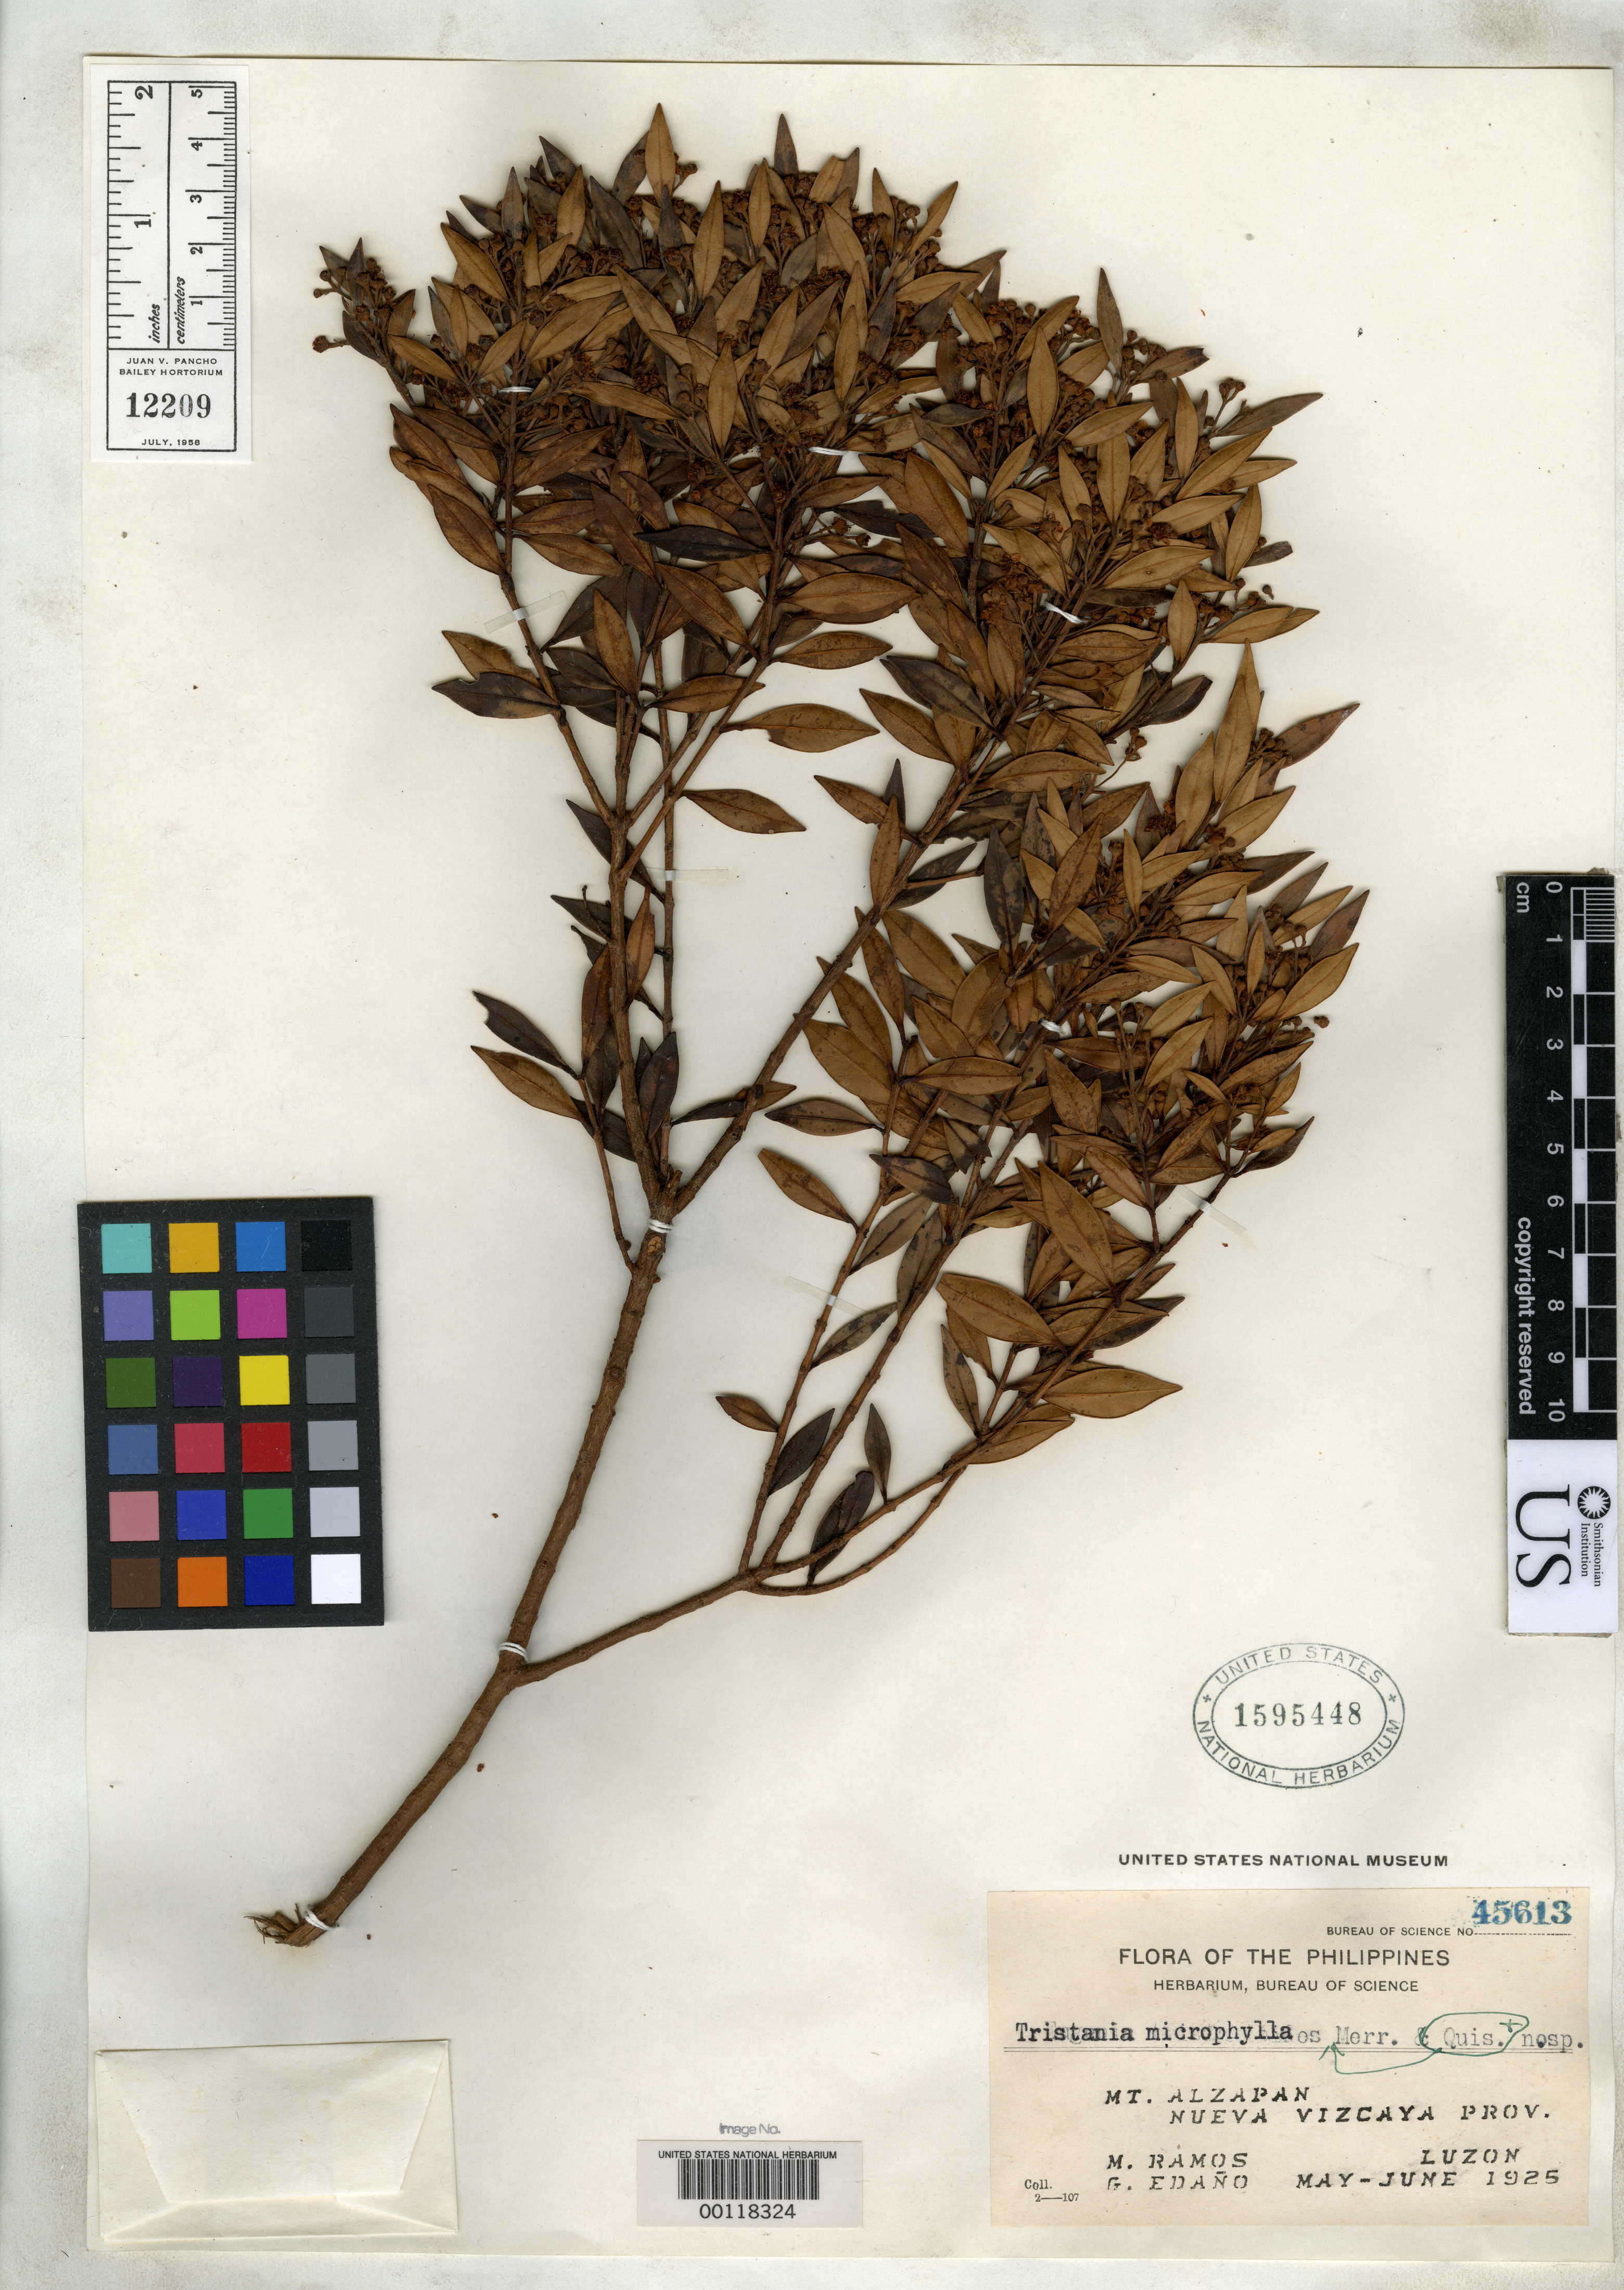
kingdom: Plantae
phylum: Tracheophyta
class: Magnoliopsida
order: Myrtales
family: Myrtaceae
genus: Tristania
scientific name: Tristania microphylla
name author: Quisumb. & Merr.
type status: Isotype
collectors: M. Ramos & G. E. Edaño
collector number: Bur. Sci. 45613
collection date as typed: May 1925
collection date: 1925-05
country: Philippines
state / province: Cagayan Valley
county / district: Nueva Vizcaya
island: Luzon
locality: Mt. Alzapan.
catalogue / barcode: US 1595448